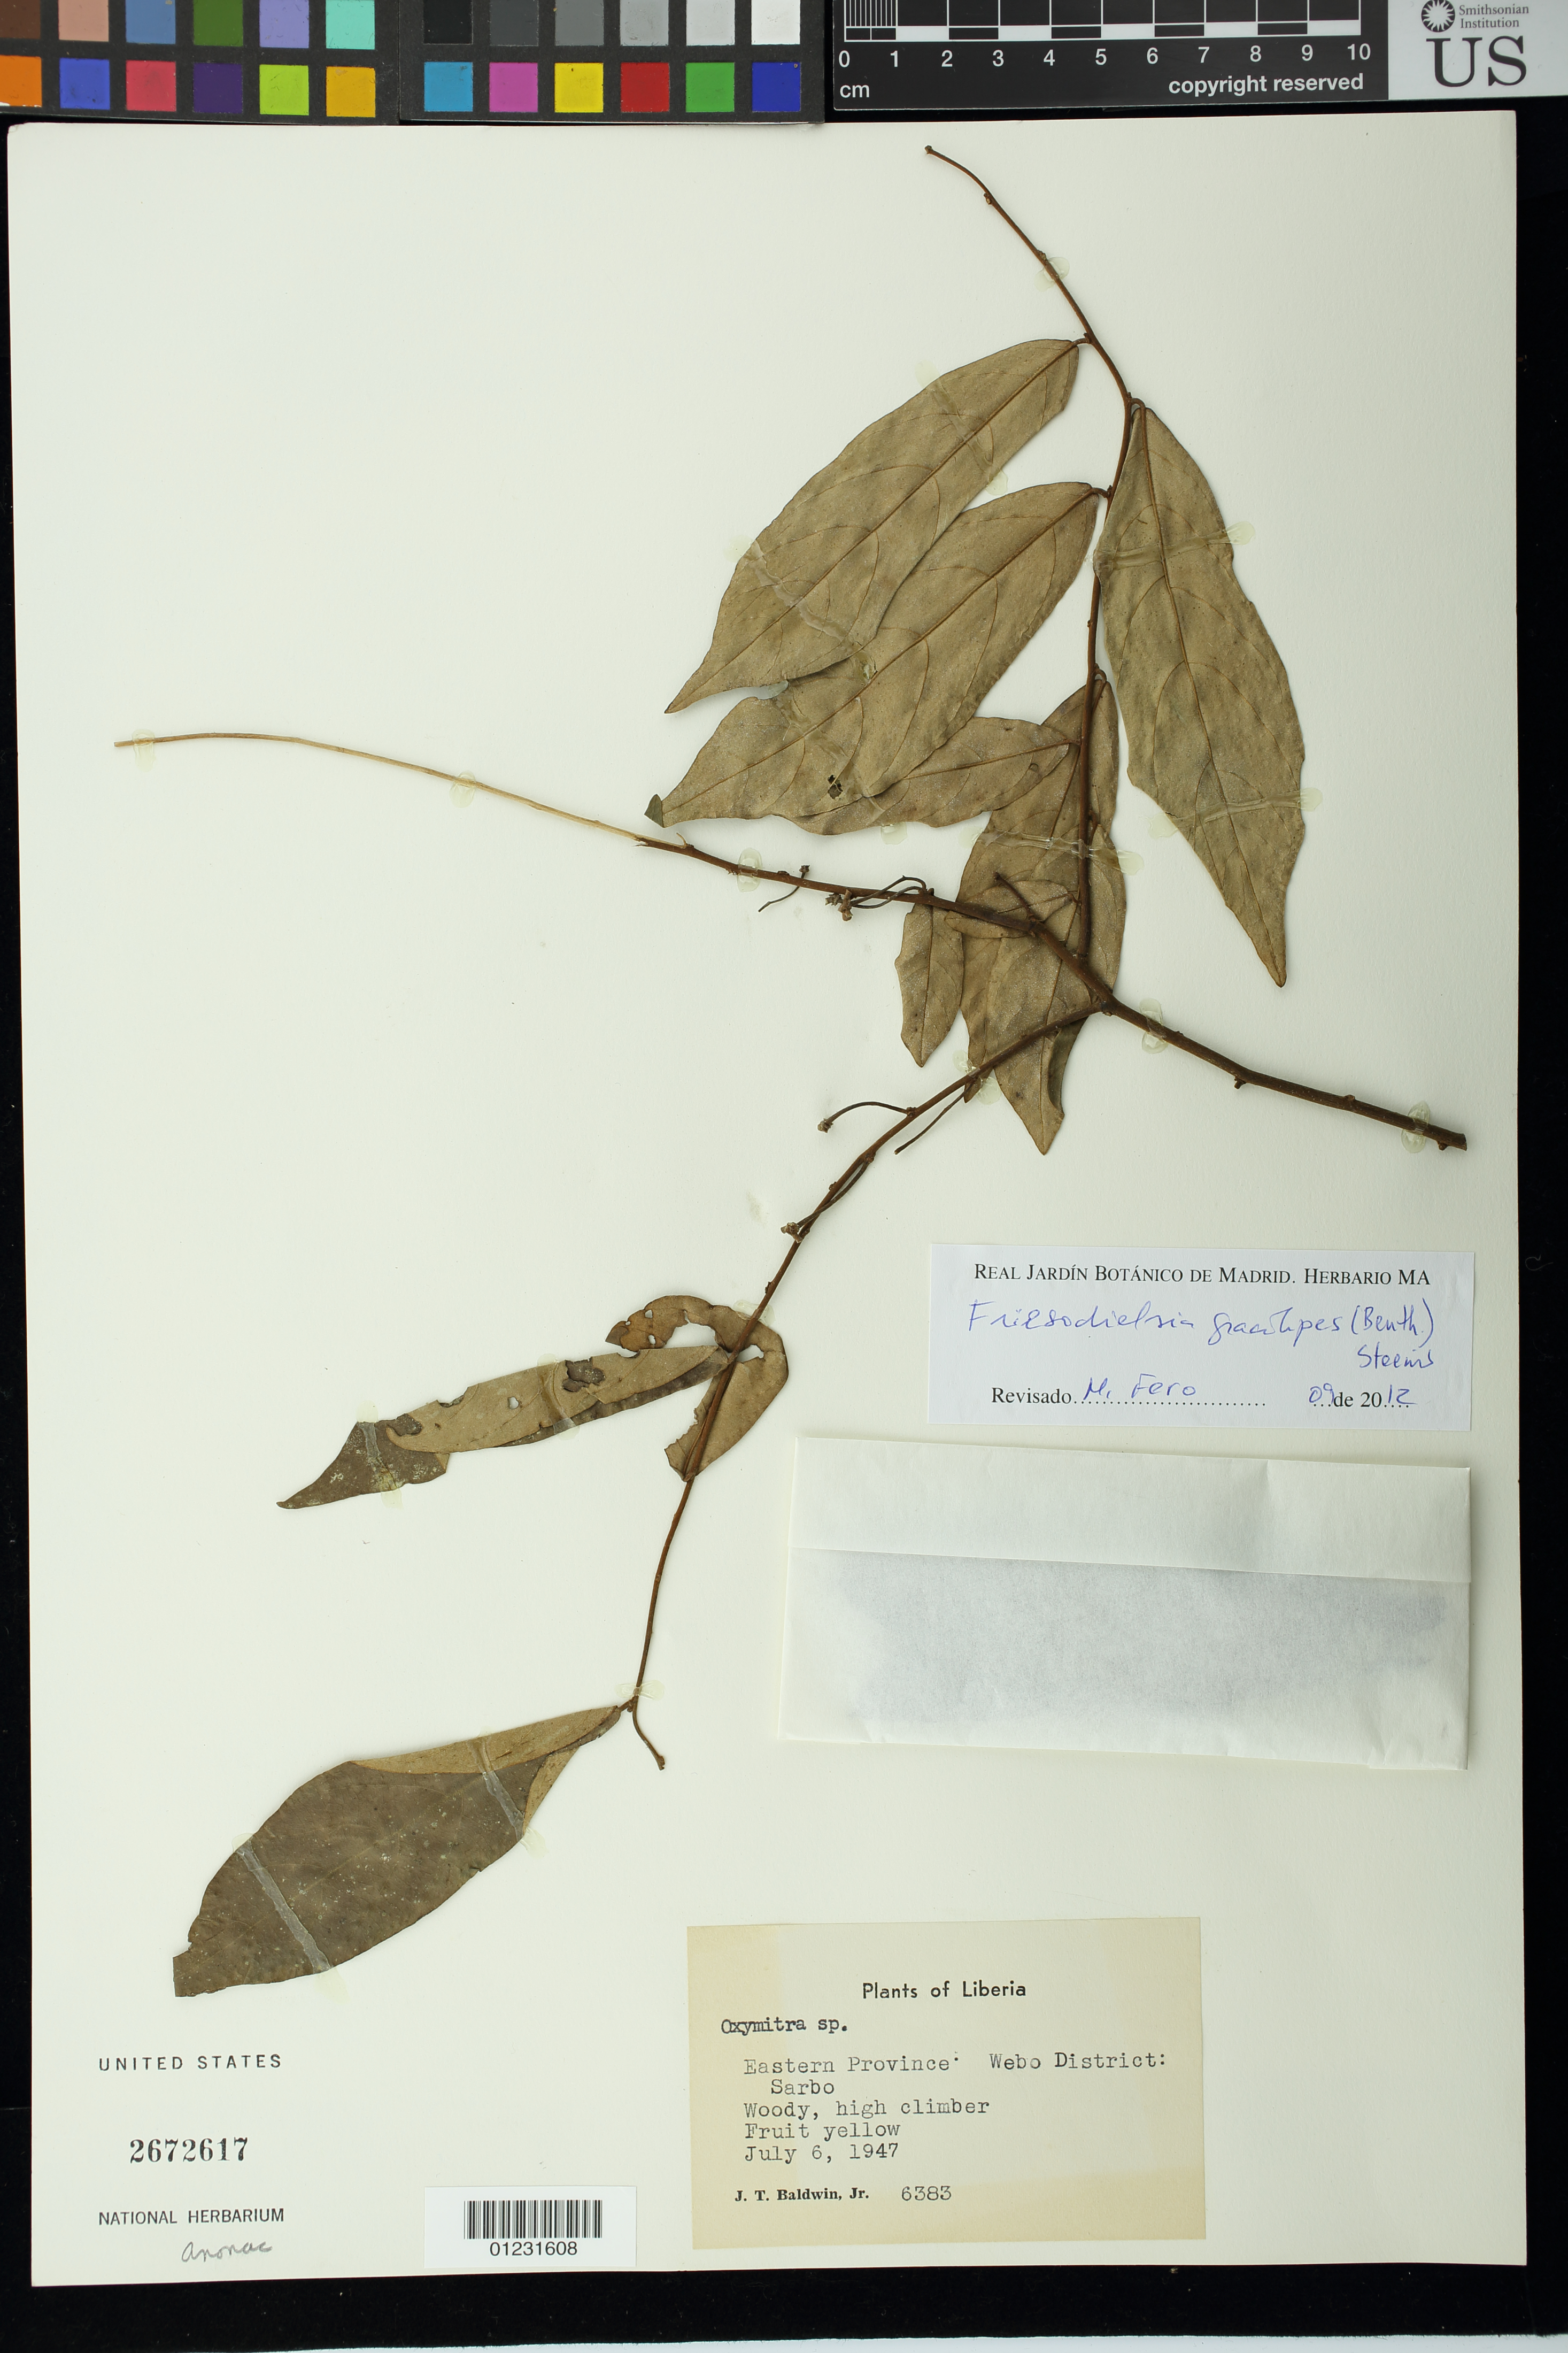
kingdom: Plantae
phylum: Tracheophyta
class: Magnoliopsida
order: Magnoliales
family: Annonaceae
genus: Monanthotaxis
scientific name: Monanthotaxis barteri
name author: (Baill.) Verdc.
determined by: Hoekstra, P. H.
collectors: J. T. Baldwin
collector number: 6383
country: Liberia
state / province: Grand Gedeh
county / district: Webo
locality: Sarbo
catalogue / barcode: US 2672617